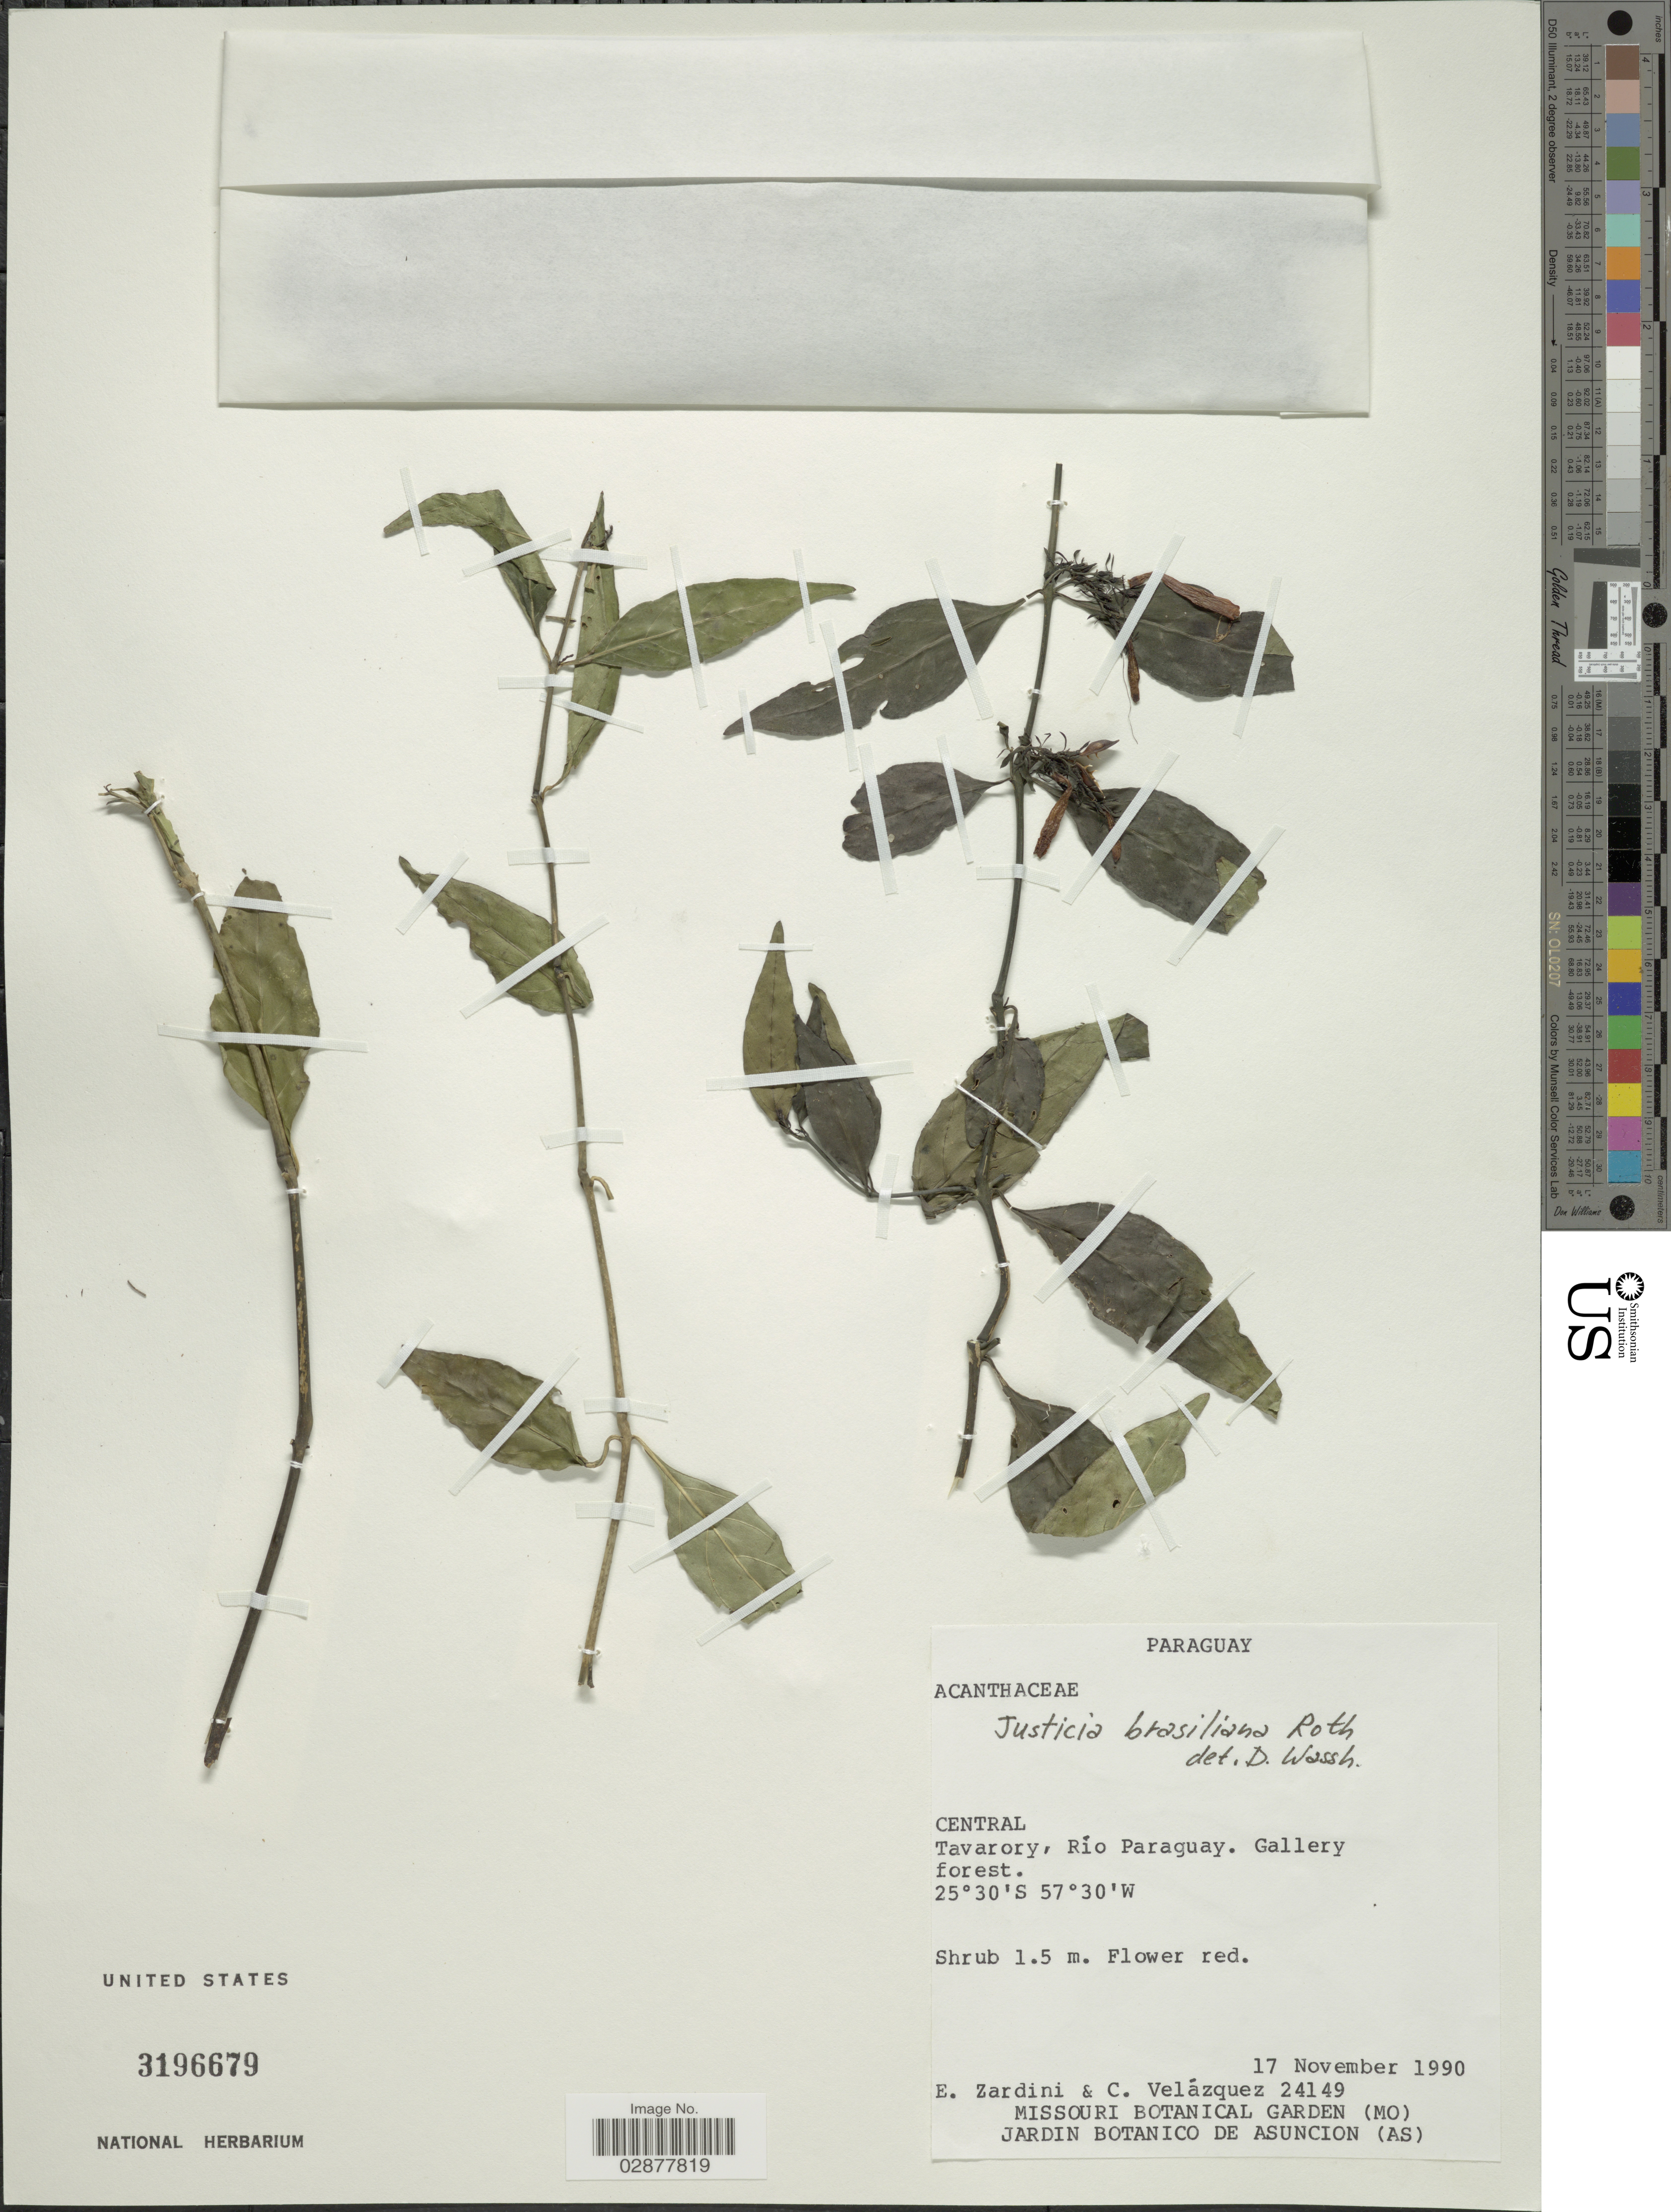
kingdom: Plantae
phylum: Tracheophyta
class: Magnoliopsida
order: Lamiales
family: Acanthaceae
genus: Justicia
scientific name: Justicia brasiliana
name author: Roth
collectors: E. Zardini & C. Velázquez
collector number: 24149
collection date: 1990-11-17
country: Paraguay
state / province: Central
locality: Tavarory, Río Paraguay.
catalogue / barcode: US 3196679